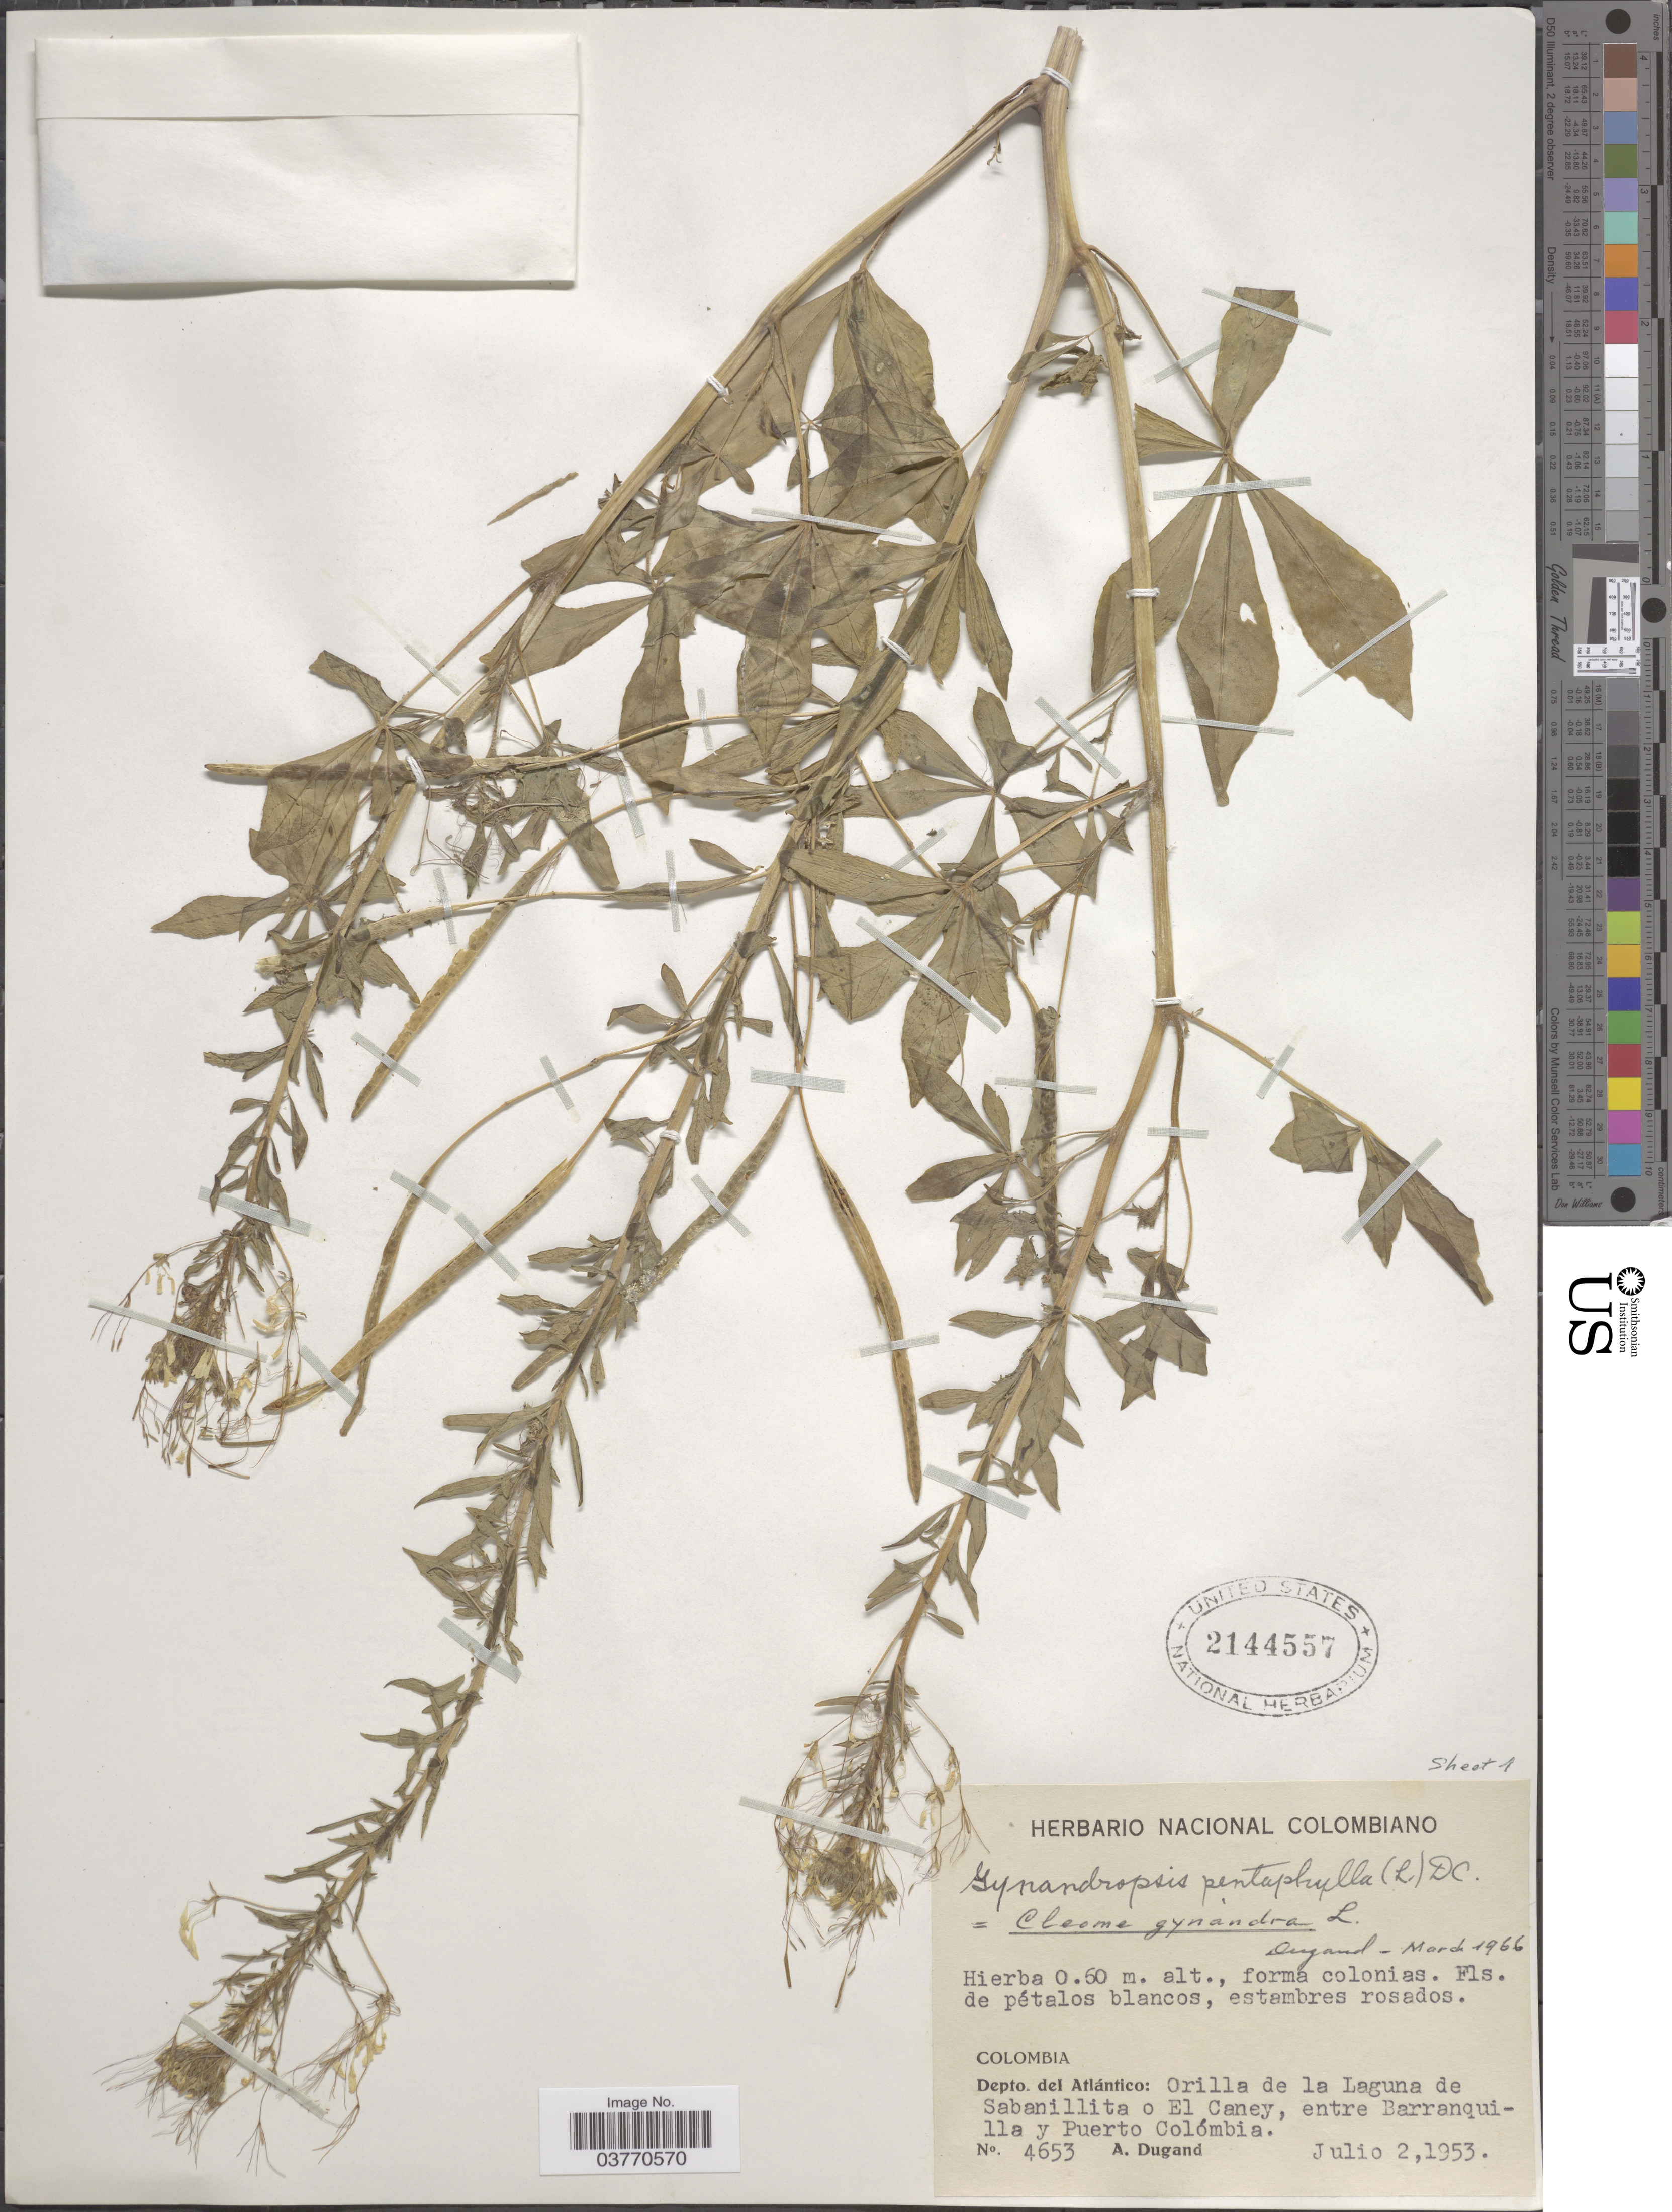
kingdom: Plantae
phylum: Tracheophyta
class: Magnoliopsida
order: Brassicales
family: Cleomaceae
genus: Gynandropsis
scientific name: Gynandropsis gynandra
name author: (L.) Briq.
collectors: A. Dugand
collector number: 4653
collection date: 1953-07-02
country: Colombia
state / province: Atlántico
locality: Depto. del Atlántico: Orilla de la Laguna de Sabanillita o El Caney, entre Barranquilla y Puerto Colómbia.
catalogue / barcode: US 2144557